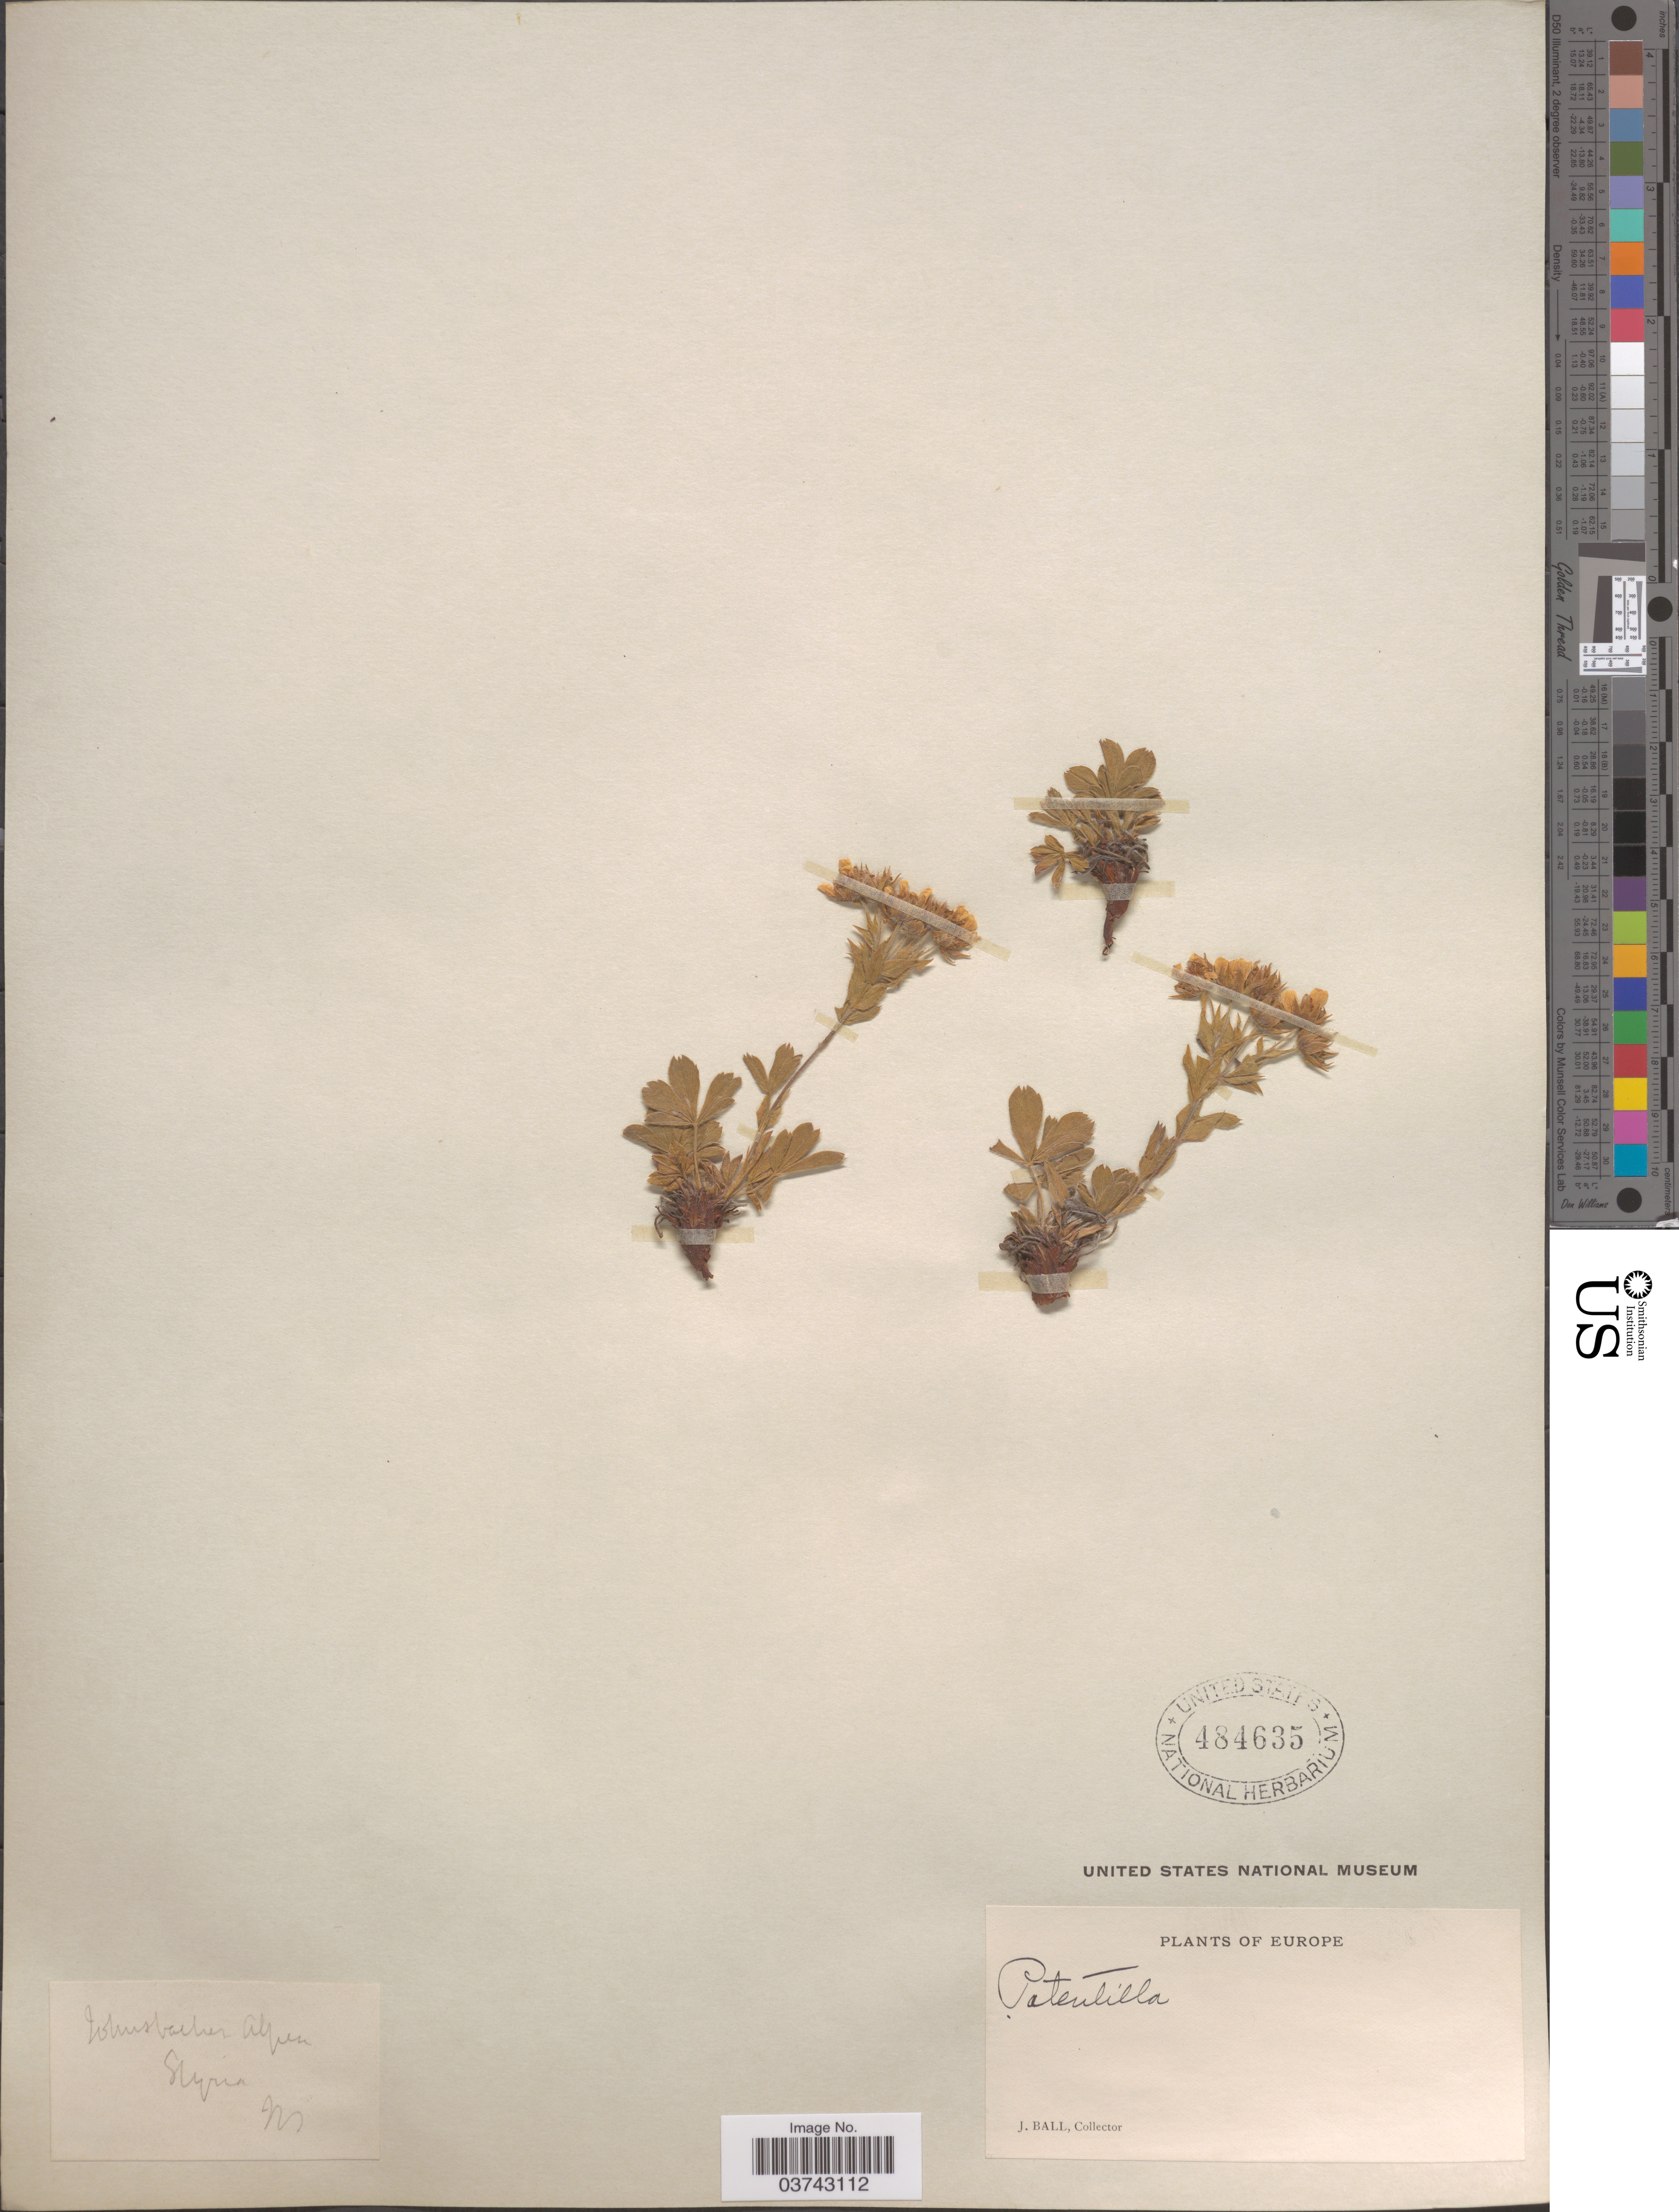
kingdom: Plantae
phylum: Tracheophyta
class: Magnoliopsida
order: Rosales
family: Rosaceae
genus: Potentilla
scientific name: Potentilla sp.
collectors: J. Ball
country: Austria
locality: Johnsbach Alpen. Styria. Europe.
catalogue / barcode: US 484635